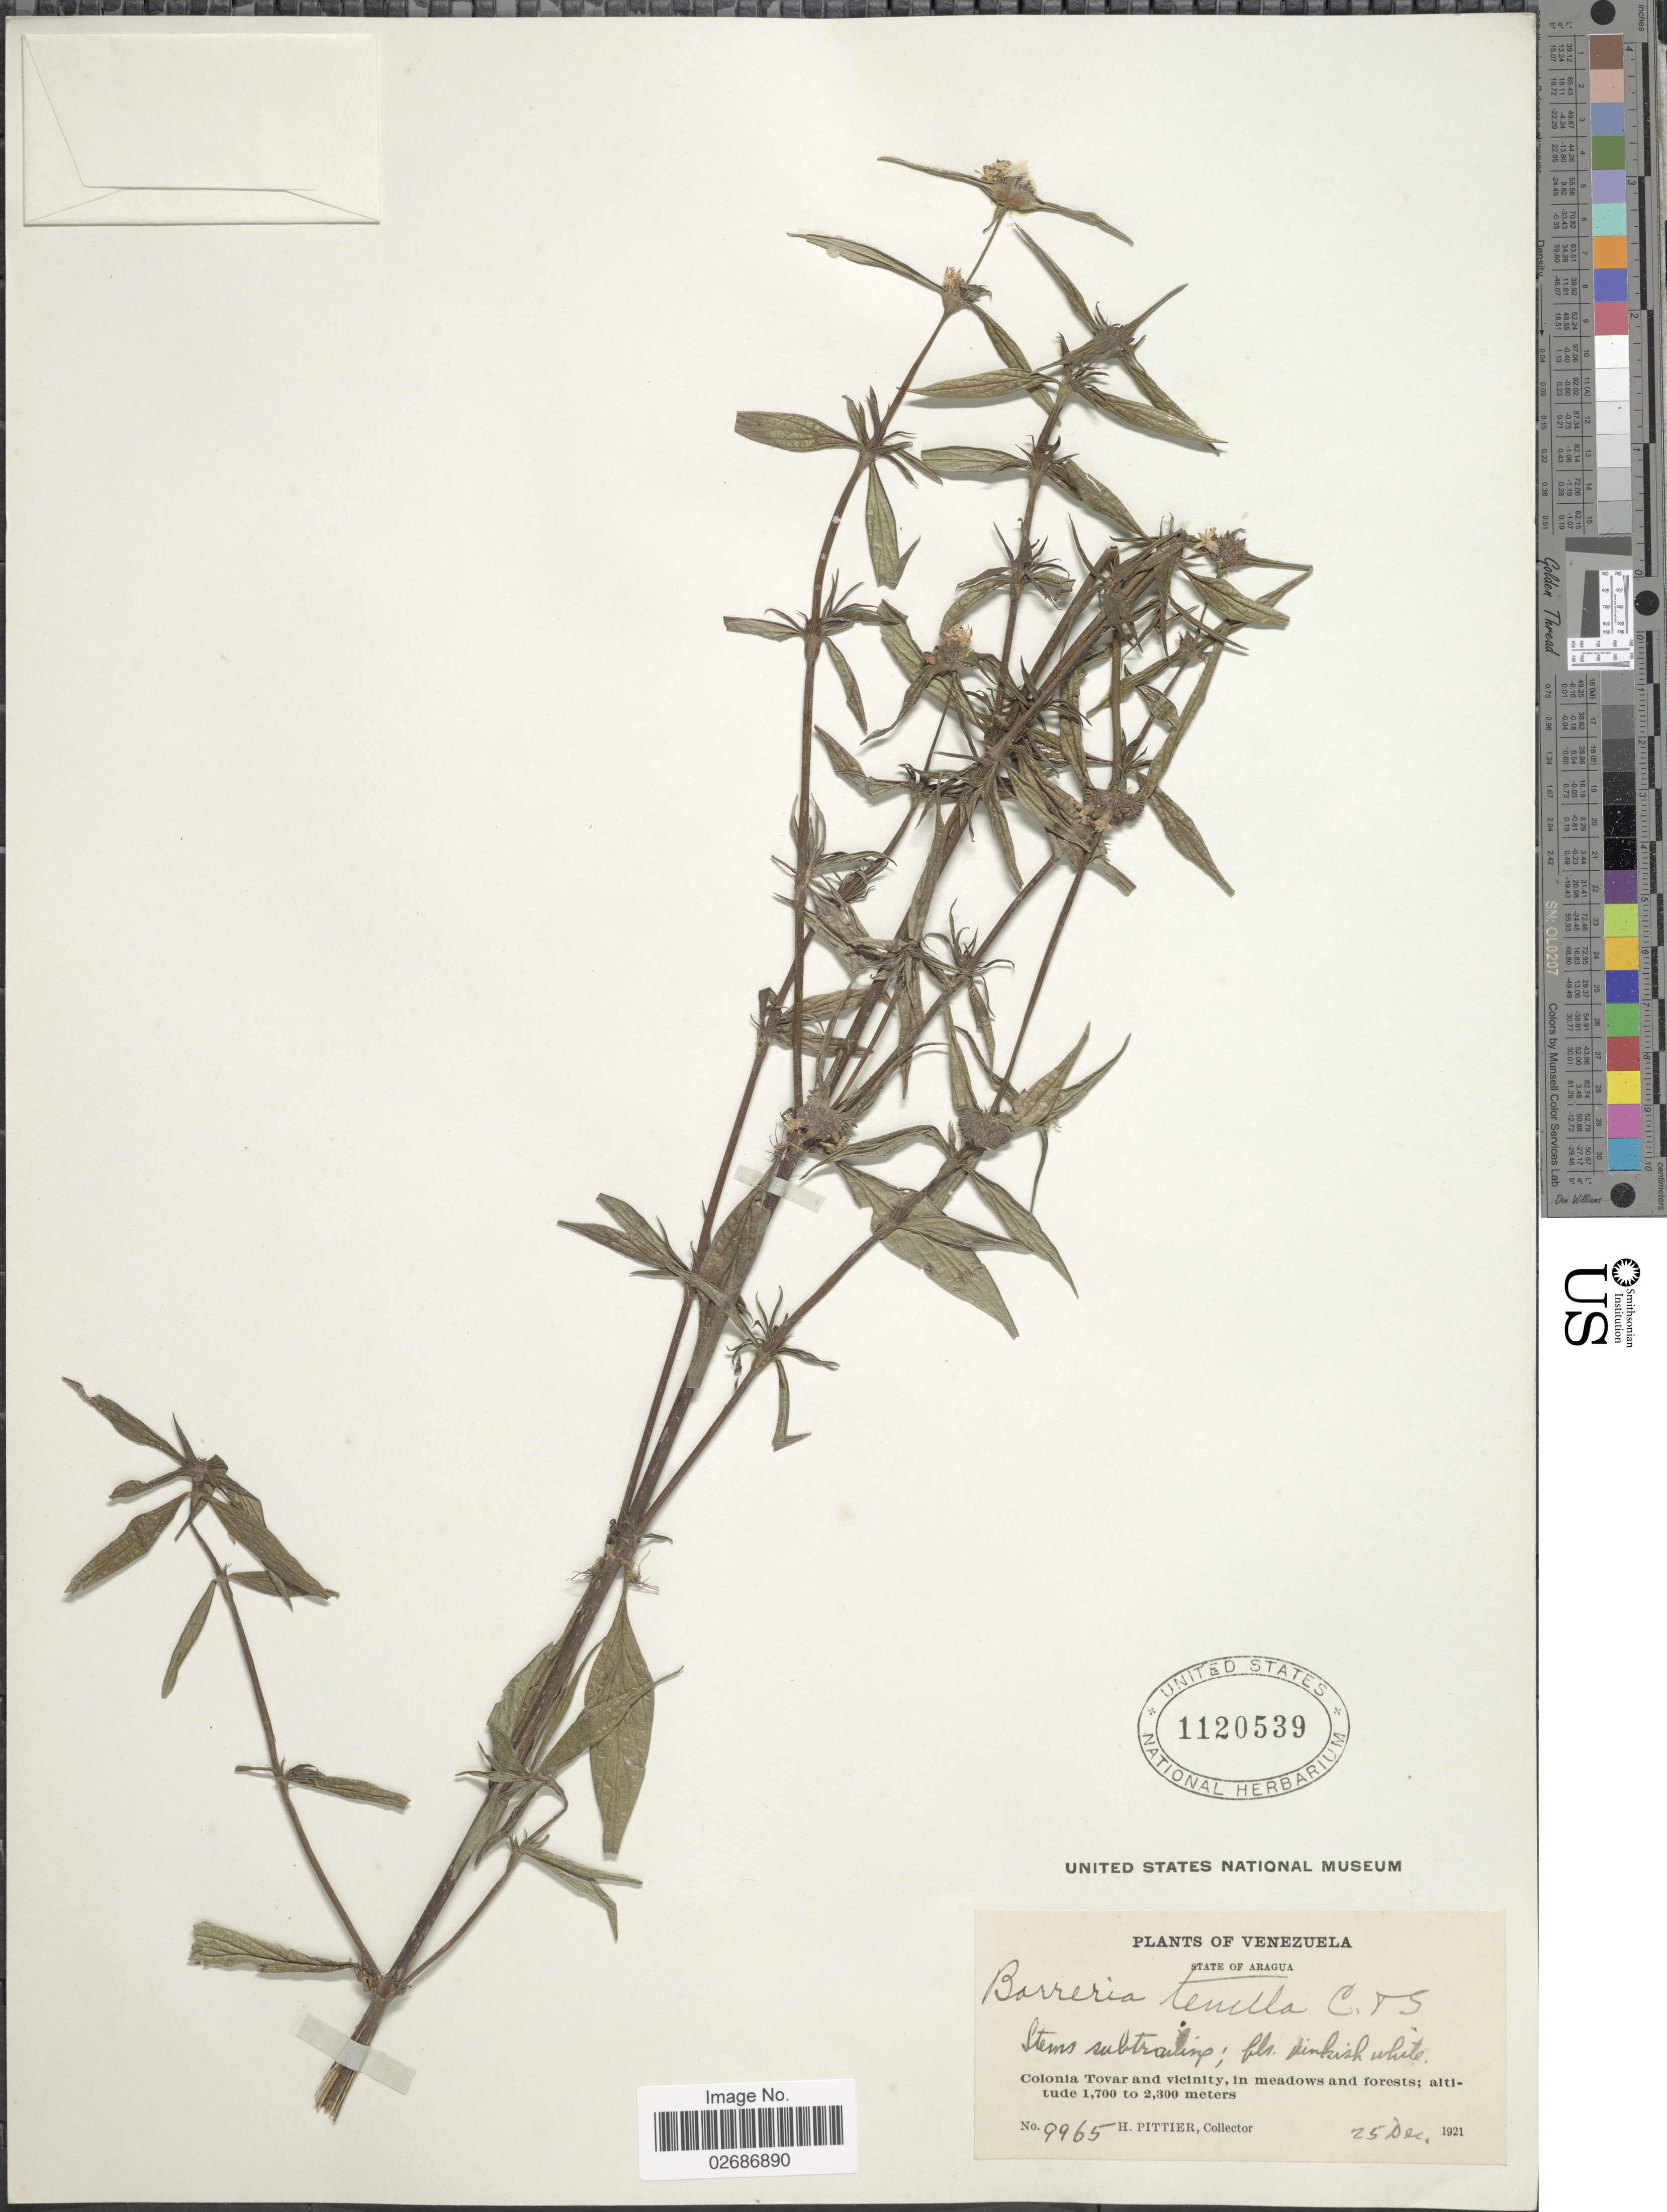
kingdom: Plantae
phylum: Tracheophyta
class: Magnoliopsida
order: Gentianales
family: Rubiaceae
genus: Borreria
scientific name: Borreria suaveolens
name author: G. Mey.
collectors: H. F. Pittier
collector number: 9965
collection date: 1921-12-25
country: Venezuela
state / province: Aragua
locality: Colonia Tovar and vicinity, in meadows and forests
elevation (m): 1700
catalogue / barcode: US 1120539